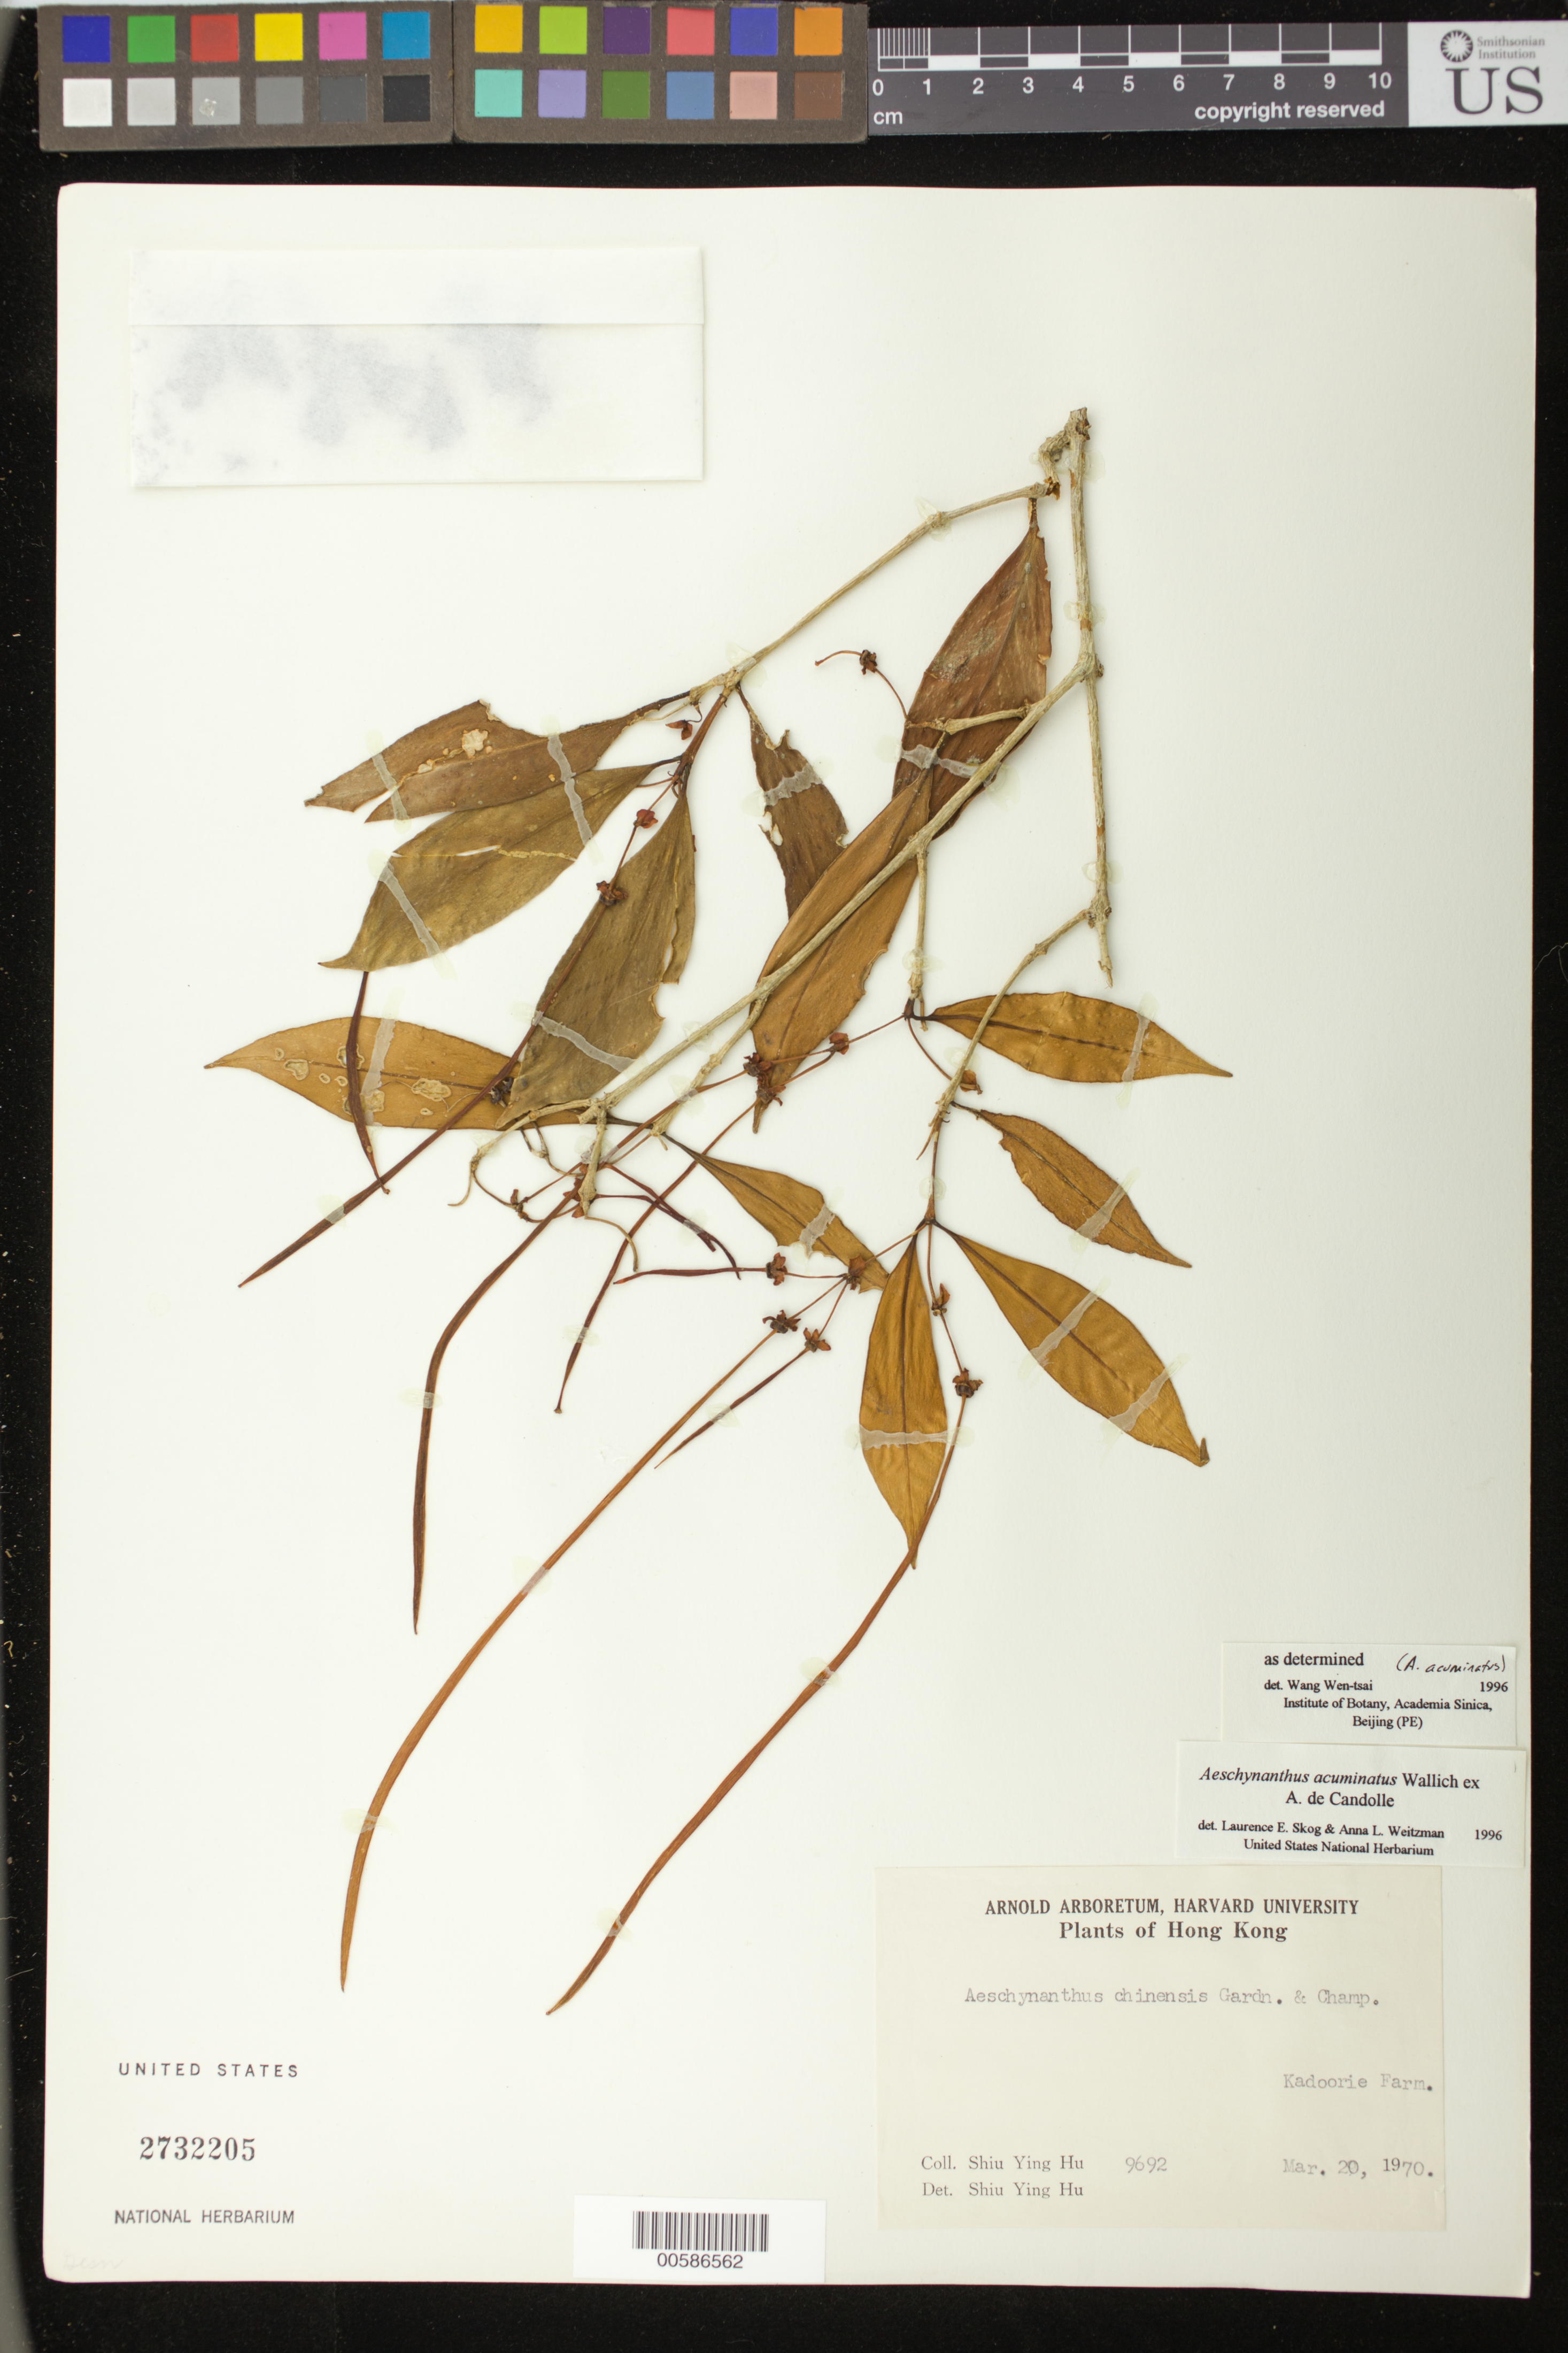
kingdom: Plantae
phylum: Tracheophyta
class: Magnoliopsida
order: Lamiales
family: Gesneriaceae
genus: Aeschynanthus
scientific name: Aeschynanthus acuminatus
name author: Wall. ex A. DC.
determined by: Skog, L. E.; Weitzman, A. L.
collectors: S. Y. Hu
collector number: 9692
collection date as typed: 20 Mar 1970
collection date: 1970-03-20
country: China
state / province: Hong Kong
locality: Kadoorie Farm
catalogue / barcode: US 2732205